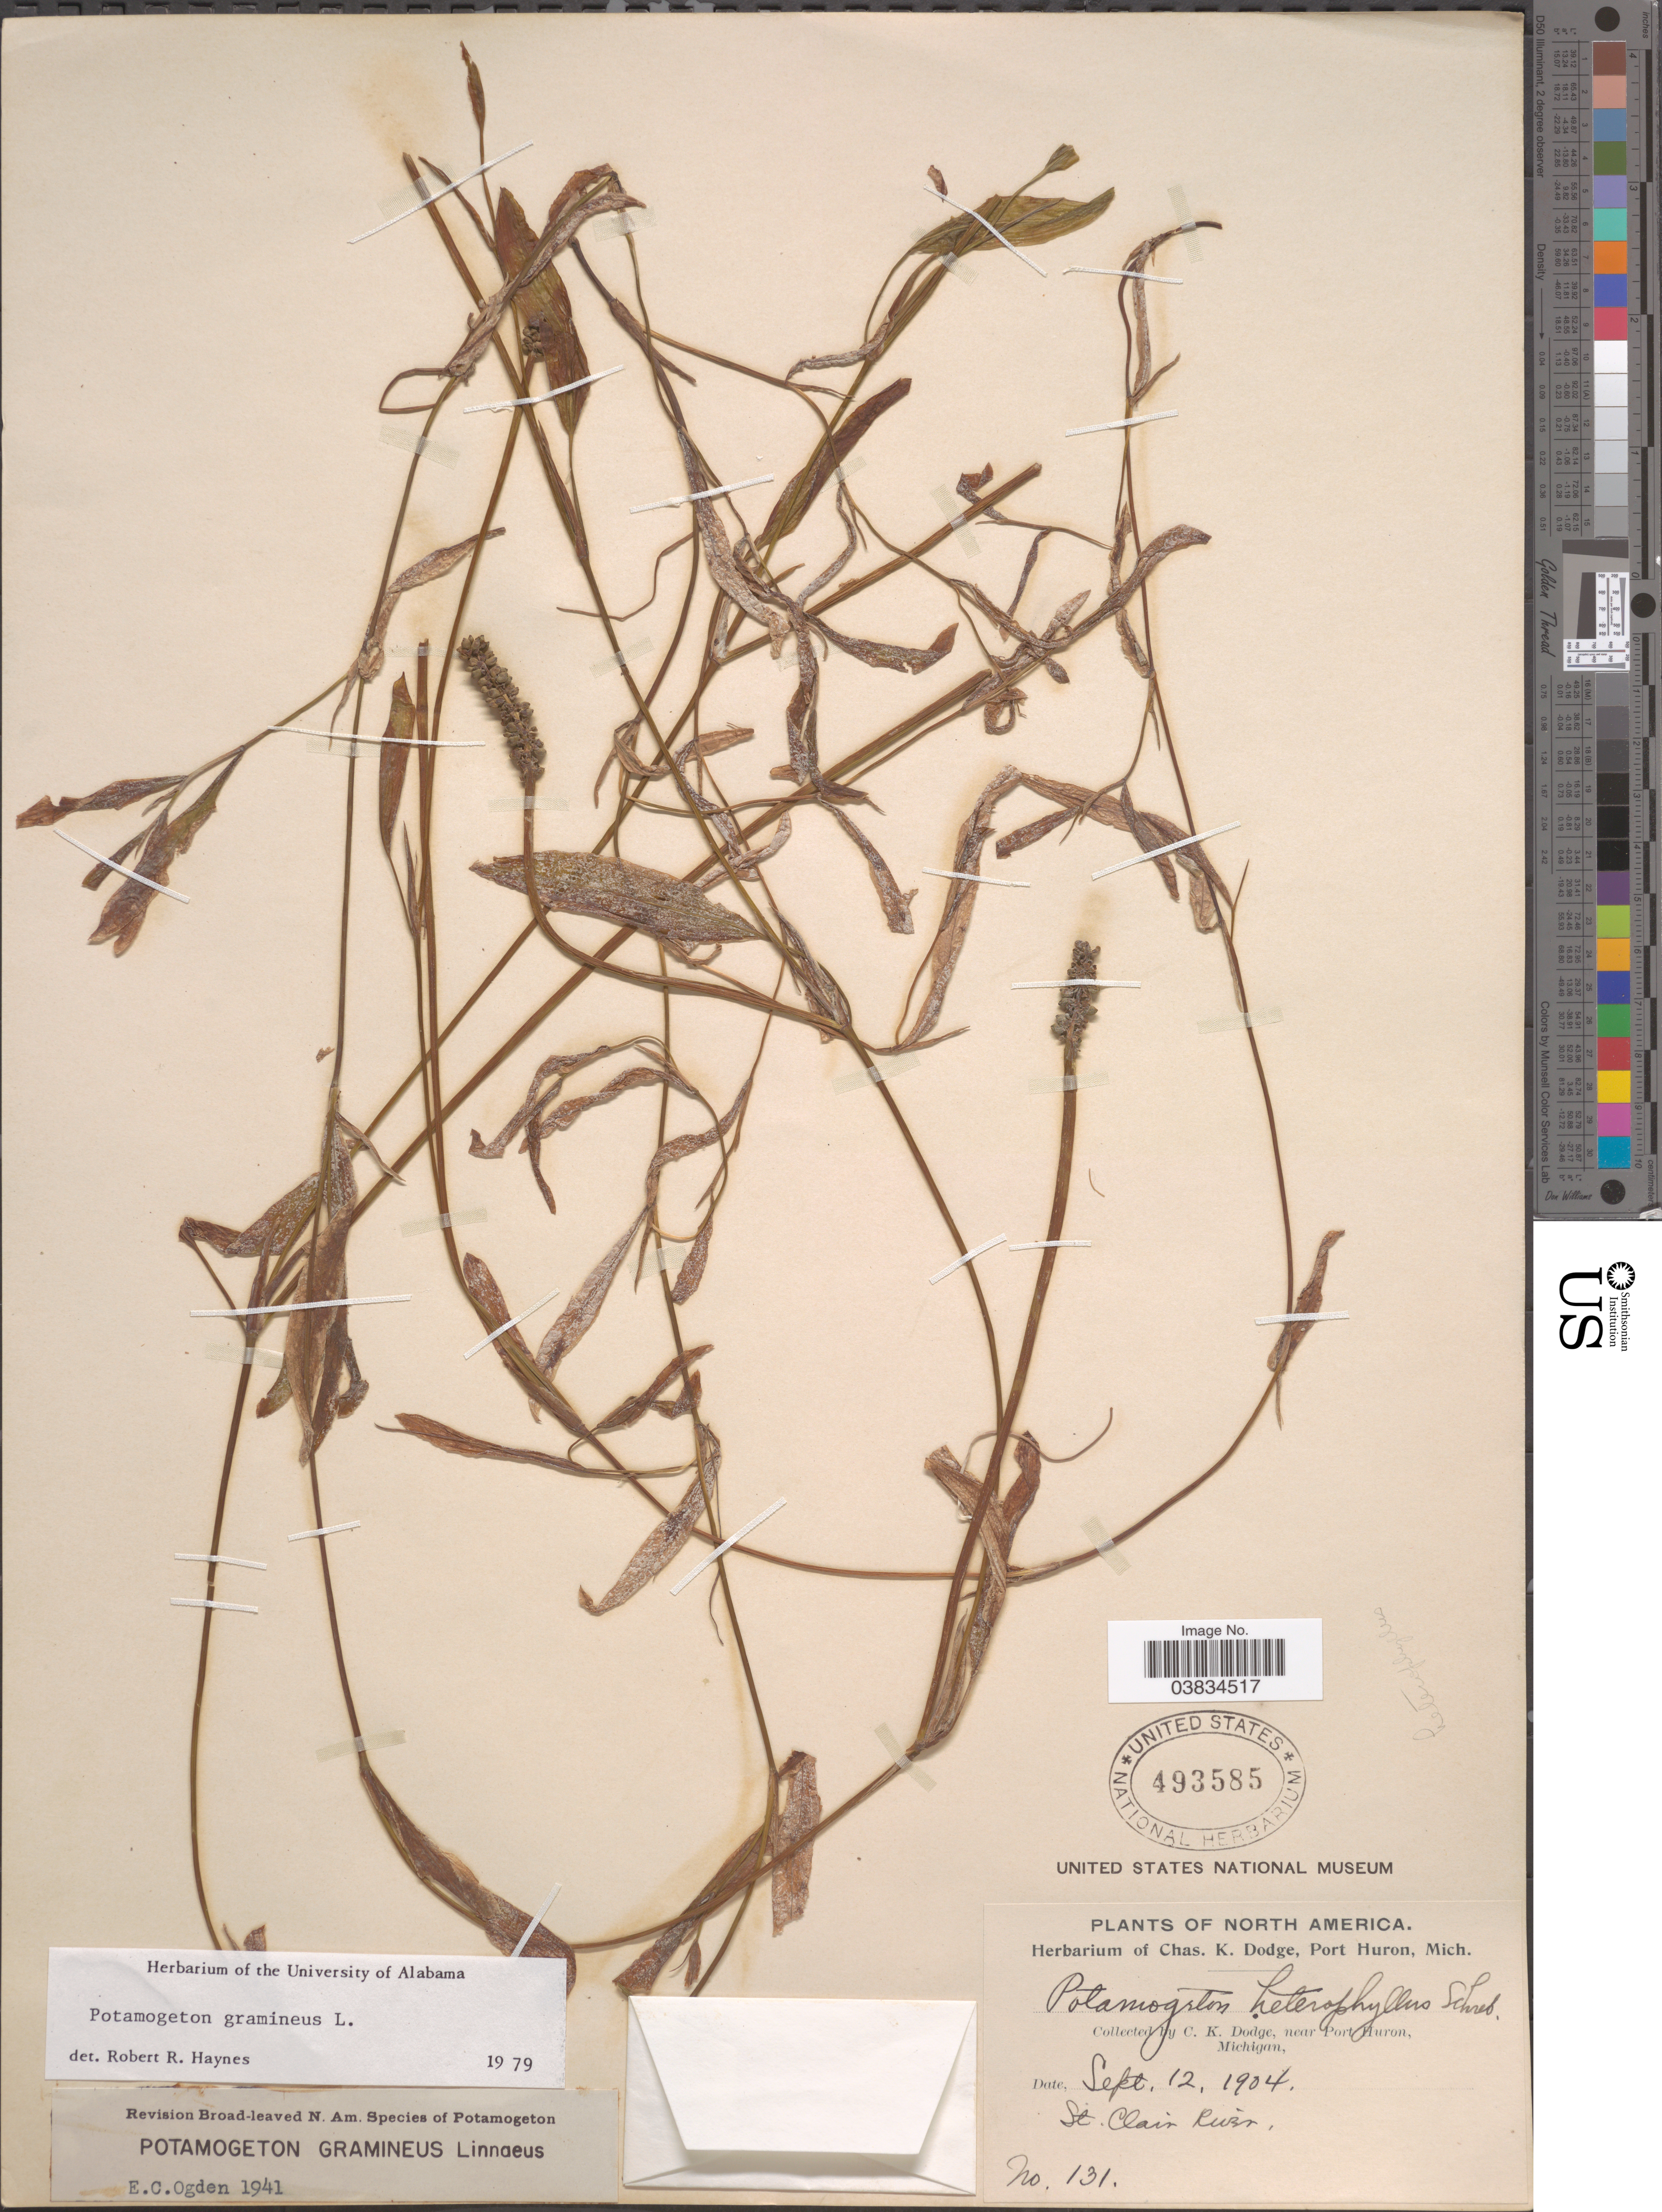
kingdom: Plantae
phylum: Tracheophyta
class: Liliopsida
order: Alismatales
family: Potamogetonaceae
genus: Potamogeton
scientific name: Potamogeton gramineus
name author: L.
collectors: C. K. Dodge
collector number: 131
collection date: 1904-09-12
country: United States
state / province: Michigan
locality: North America. Near Port Huron. St. Clair River.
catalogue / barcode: US 493585